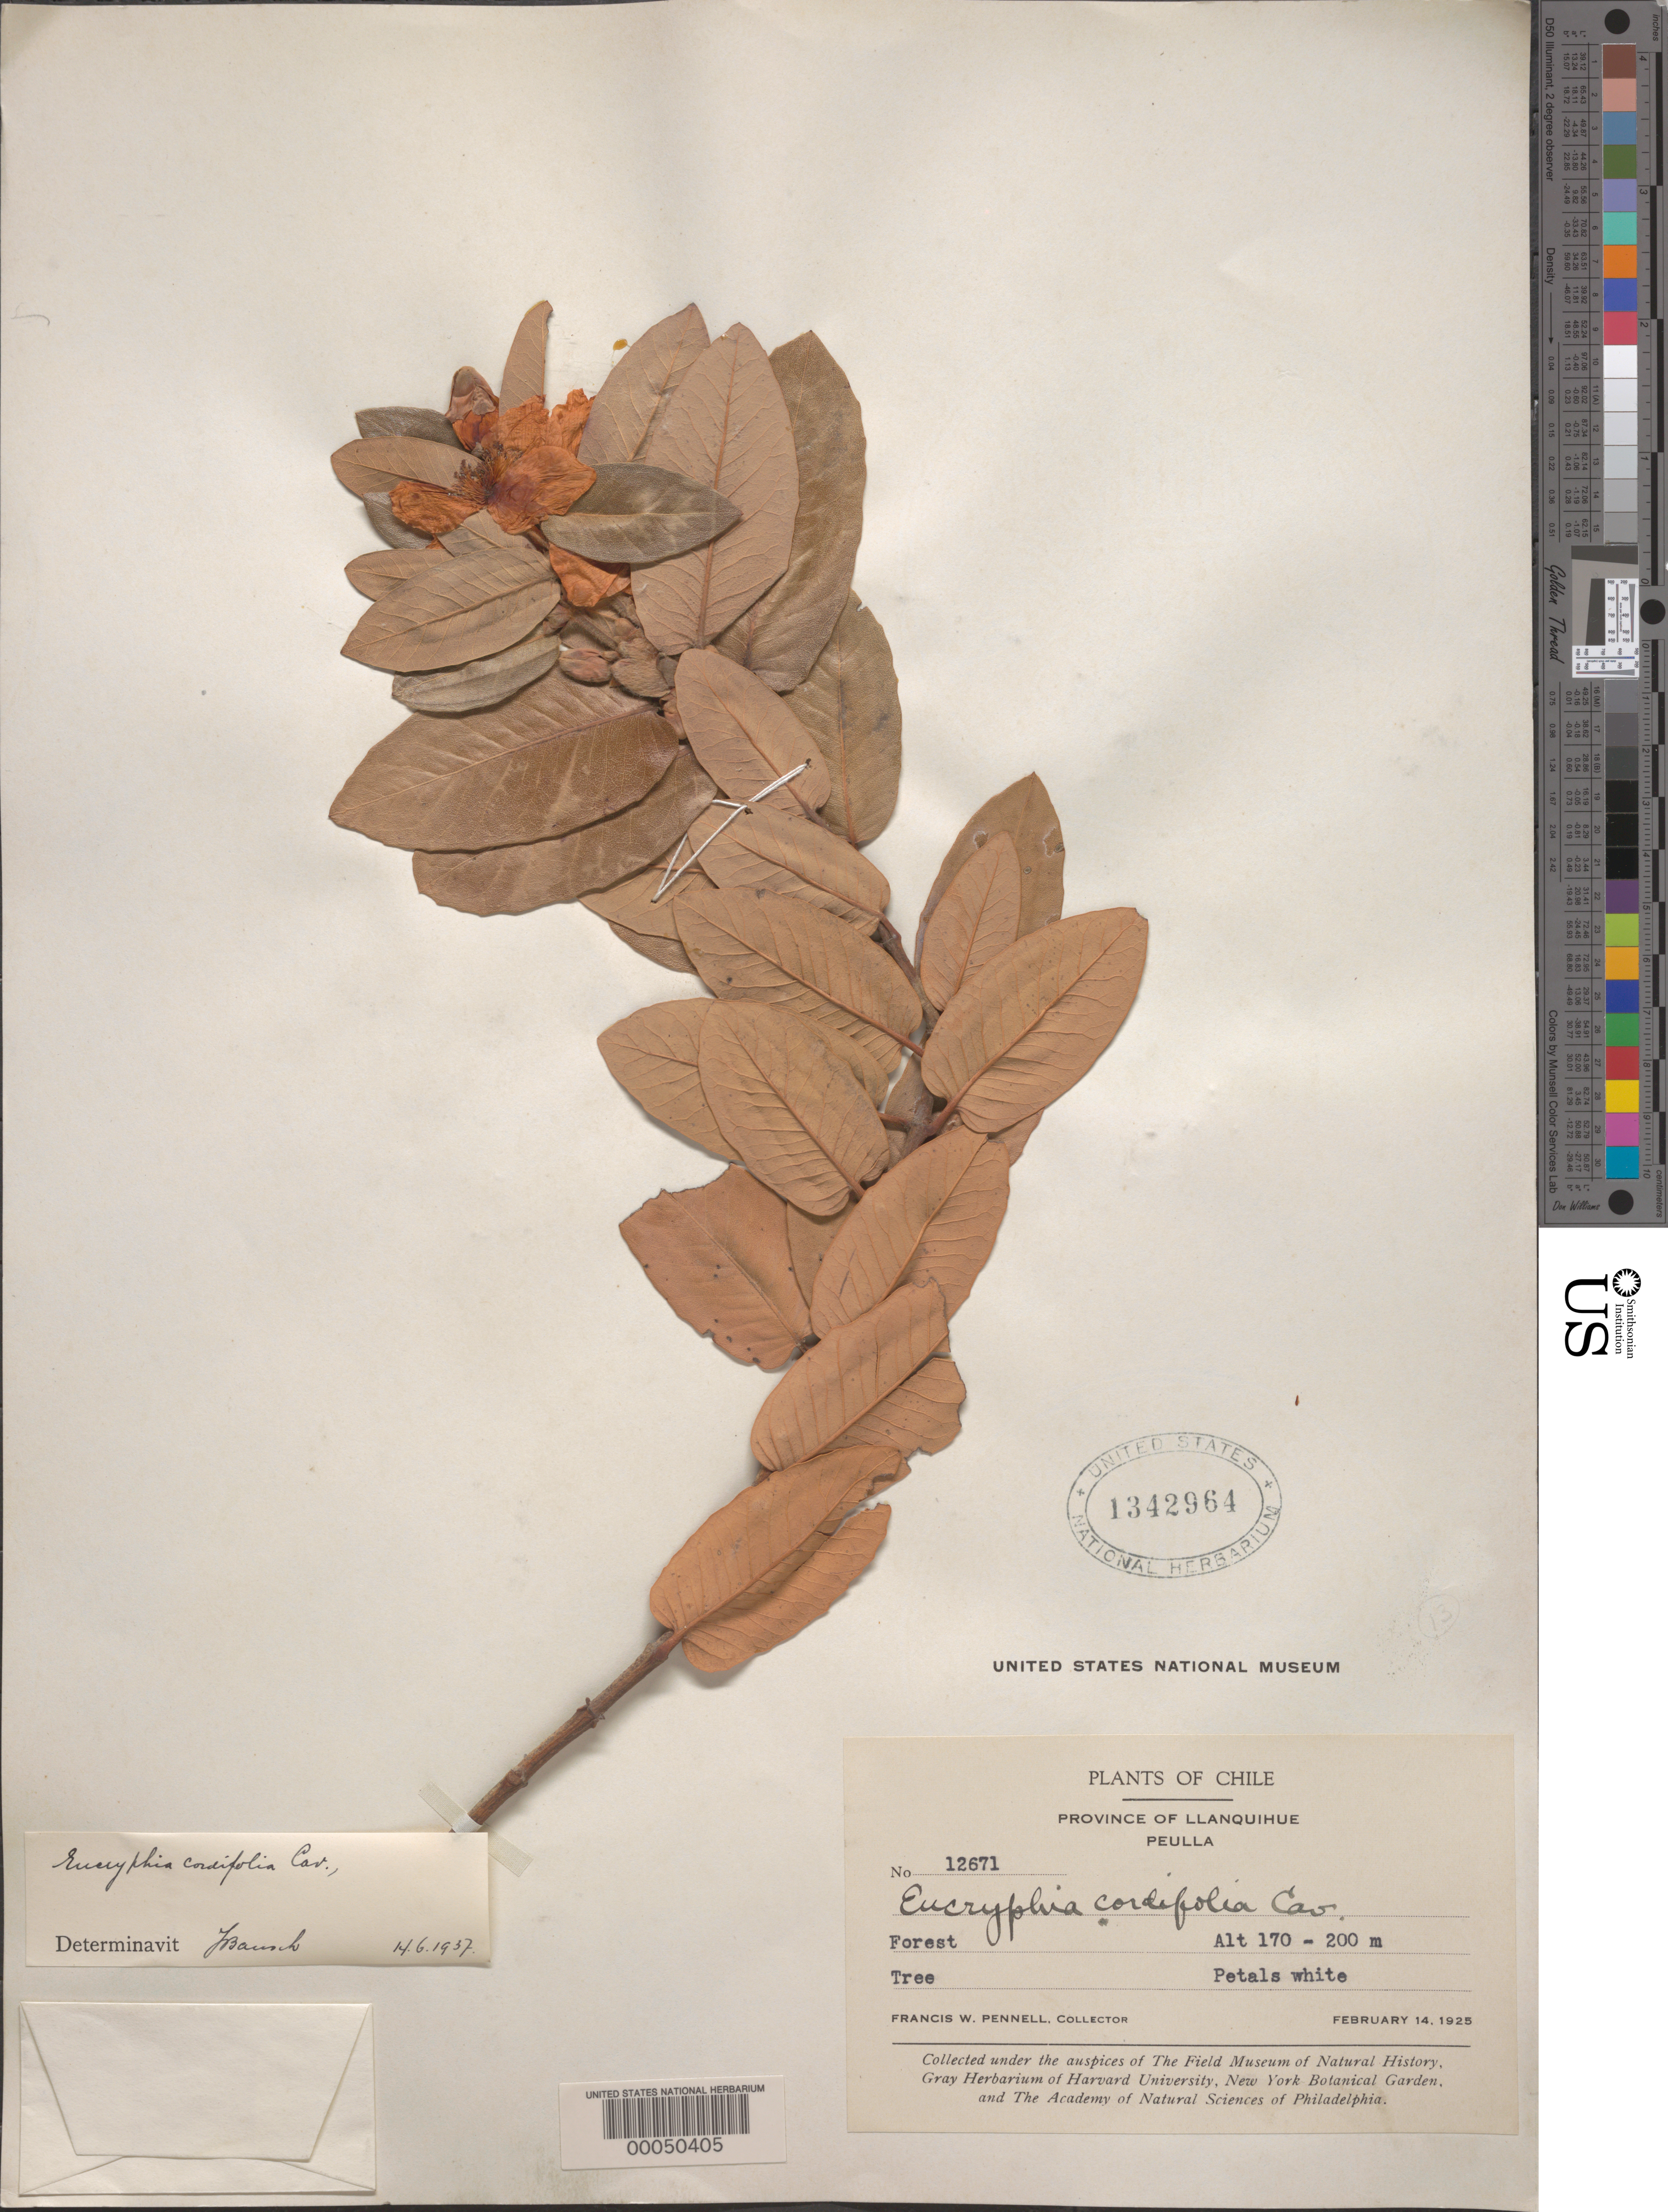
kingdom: Plantae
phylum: Tracheophyta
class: Magnoliopsida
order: Oxalidales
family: Cunoniaceae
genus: Eucryphia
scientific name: Eucryphia cordifolia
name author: Cav.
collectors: F. W. Pennell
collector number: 12671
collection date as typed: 14 Feb 1925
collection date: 1925-02-14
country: Chile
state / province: Los Lagos (X)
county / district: Llanquihue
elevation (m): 170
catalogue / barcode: US 1342964